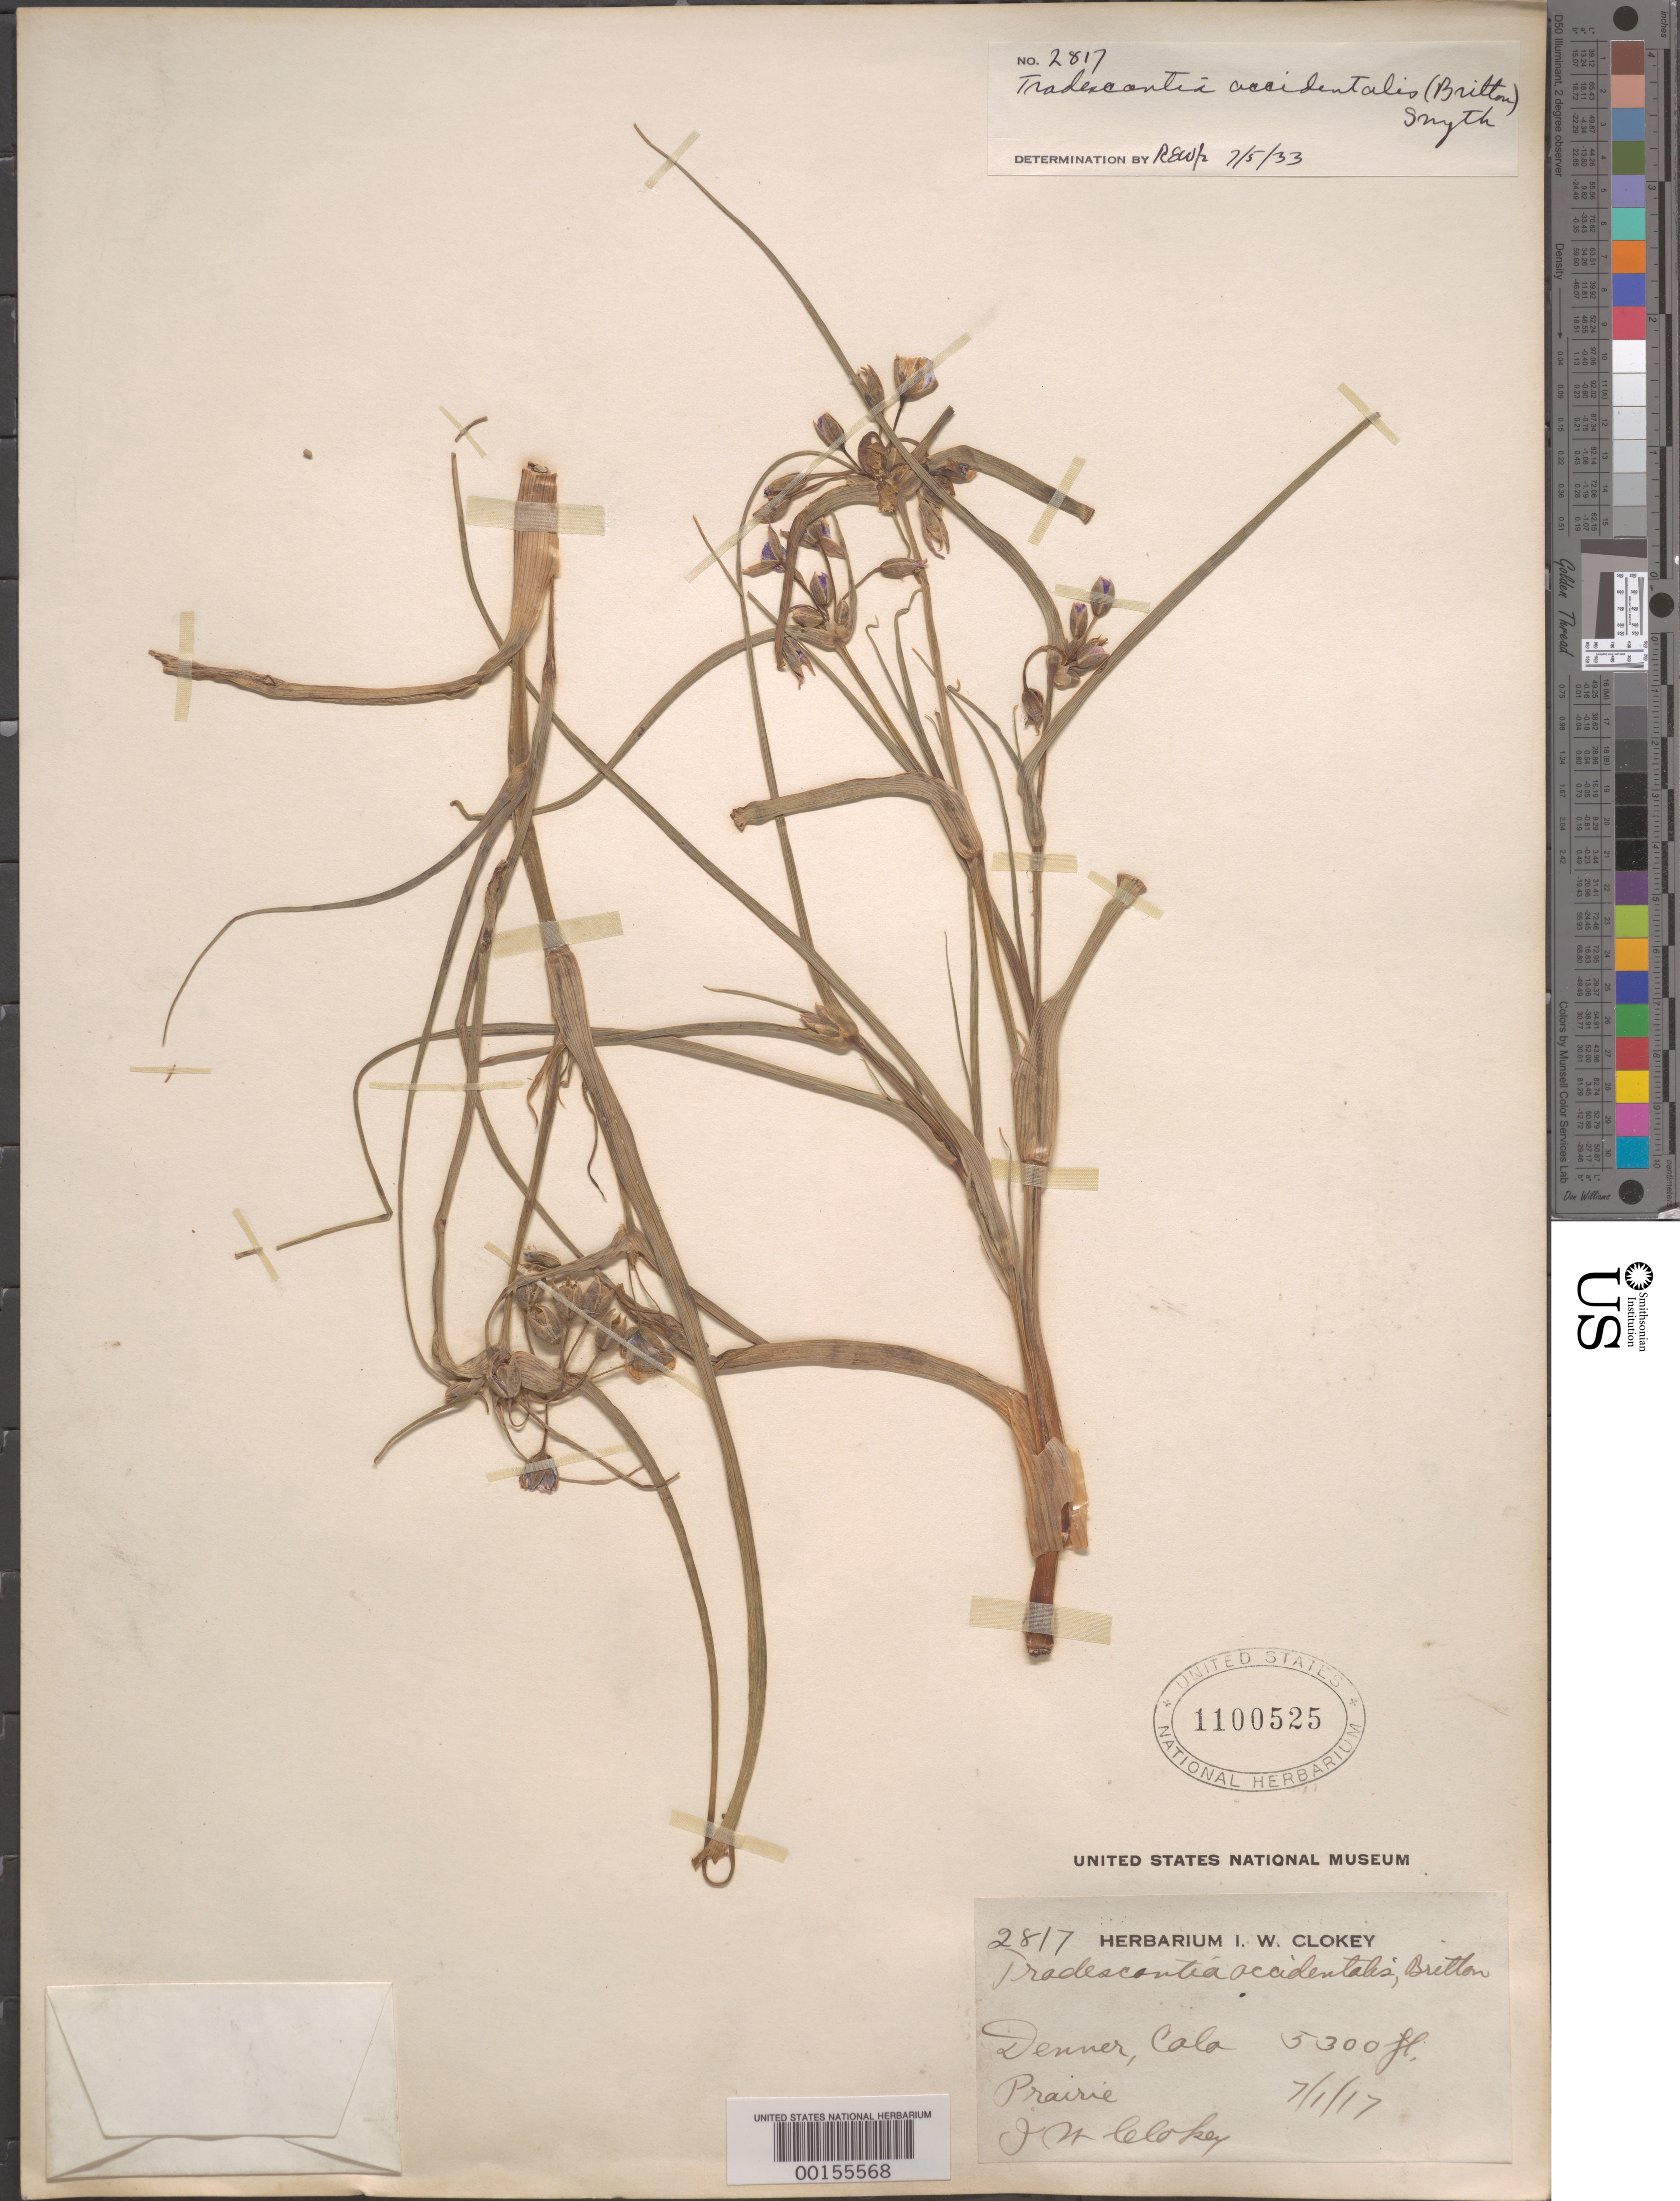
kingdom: Plantae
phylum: Tracheophyta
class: Liliopsida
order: Commelinales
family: Commelinaceae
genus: Tradescantia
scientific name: Tradescantia occidentalis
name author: (Britton) Smyth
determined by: Woodward, R. E.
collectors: I. W. Clokey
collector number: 2817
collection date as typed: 01 Jul 1917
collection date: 1917-07-01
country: United States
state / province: Colorado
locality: Denver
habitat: Prairie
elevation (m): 1617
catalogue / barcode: US 1100525